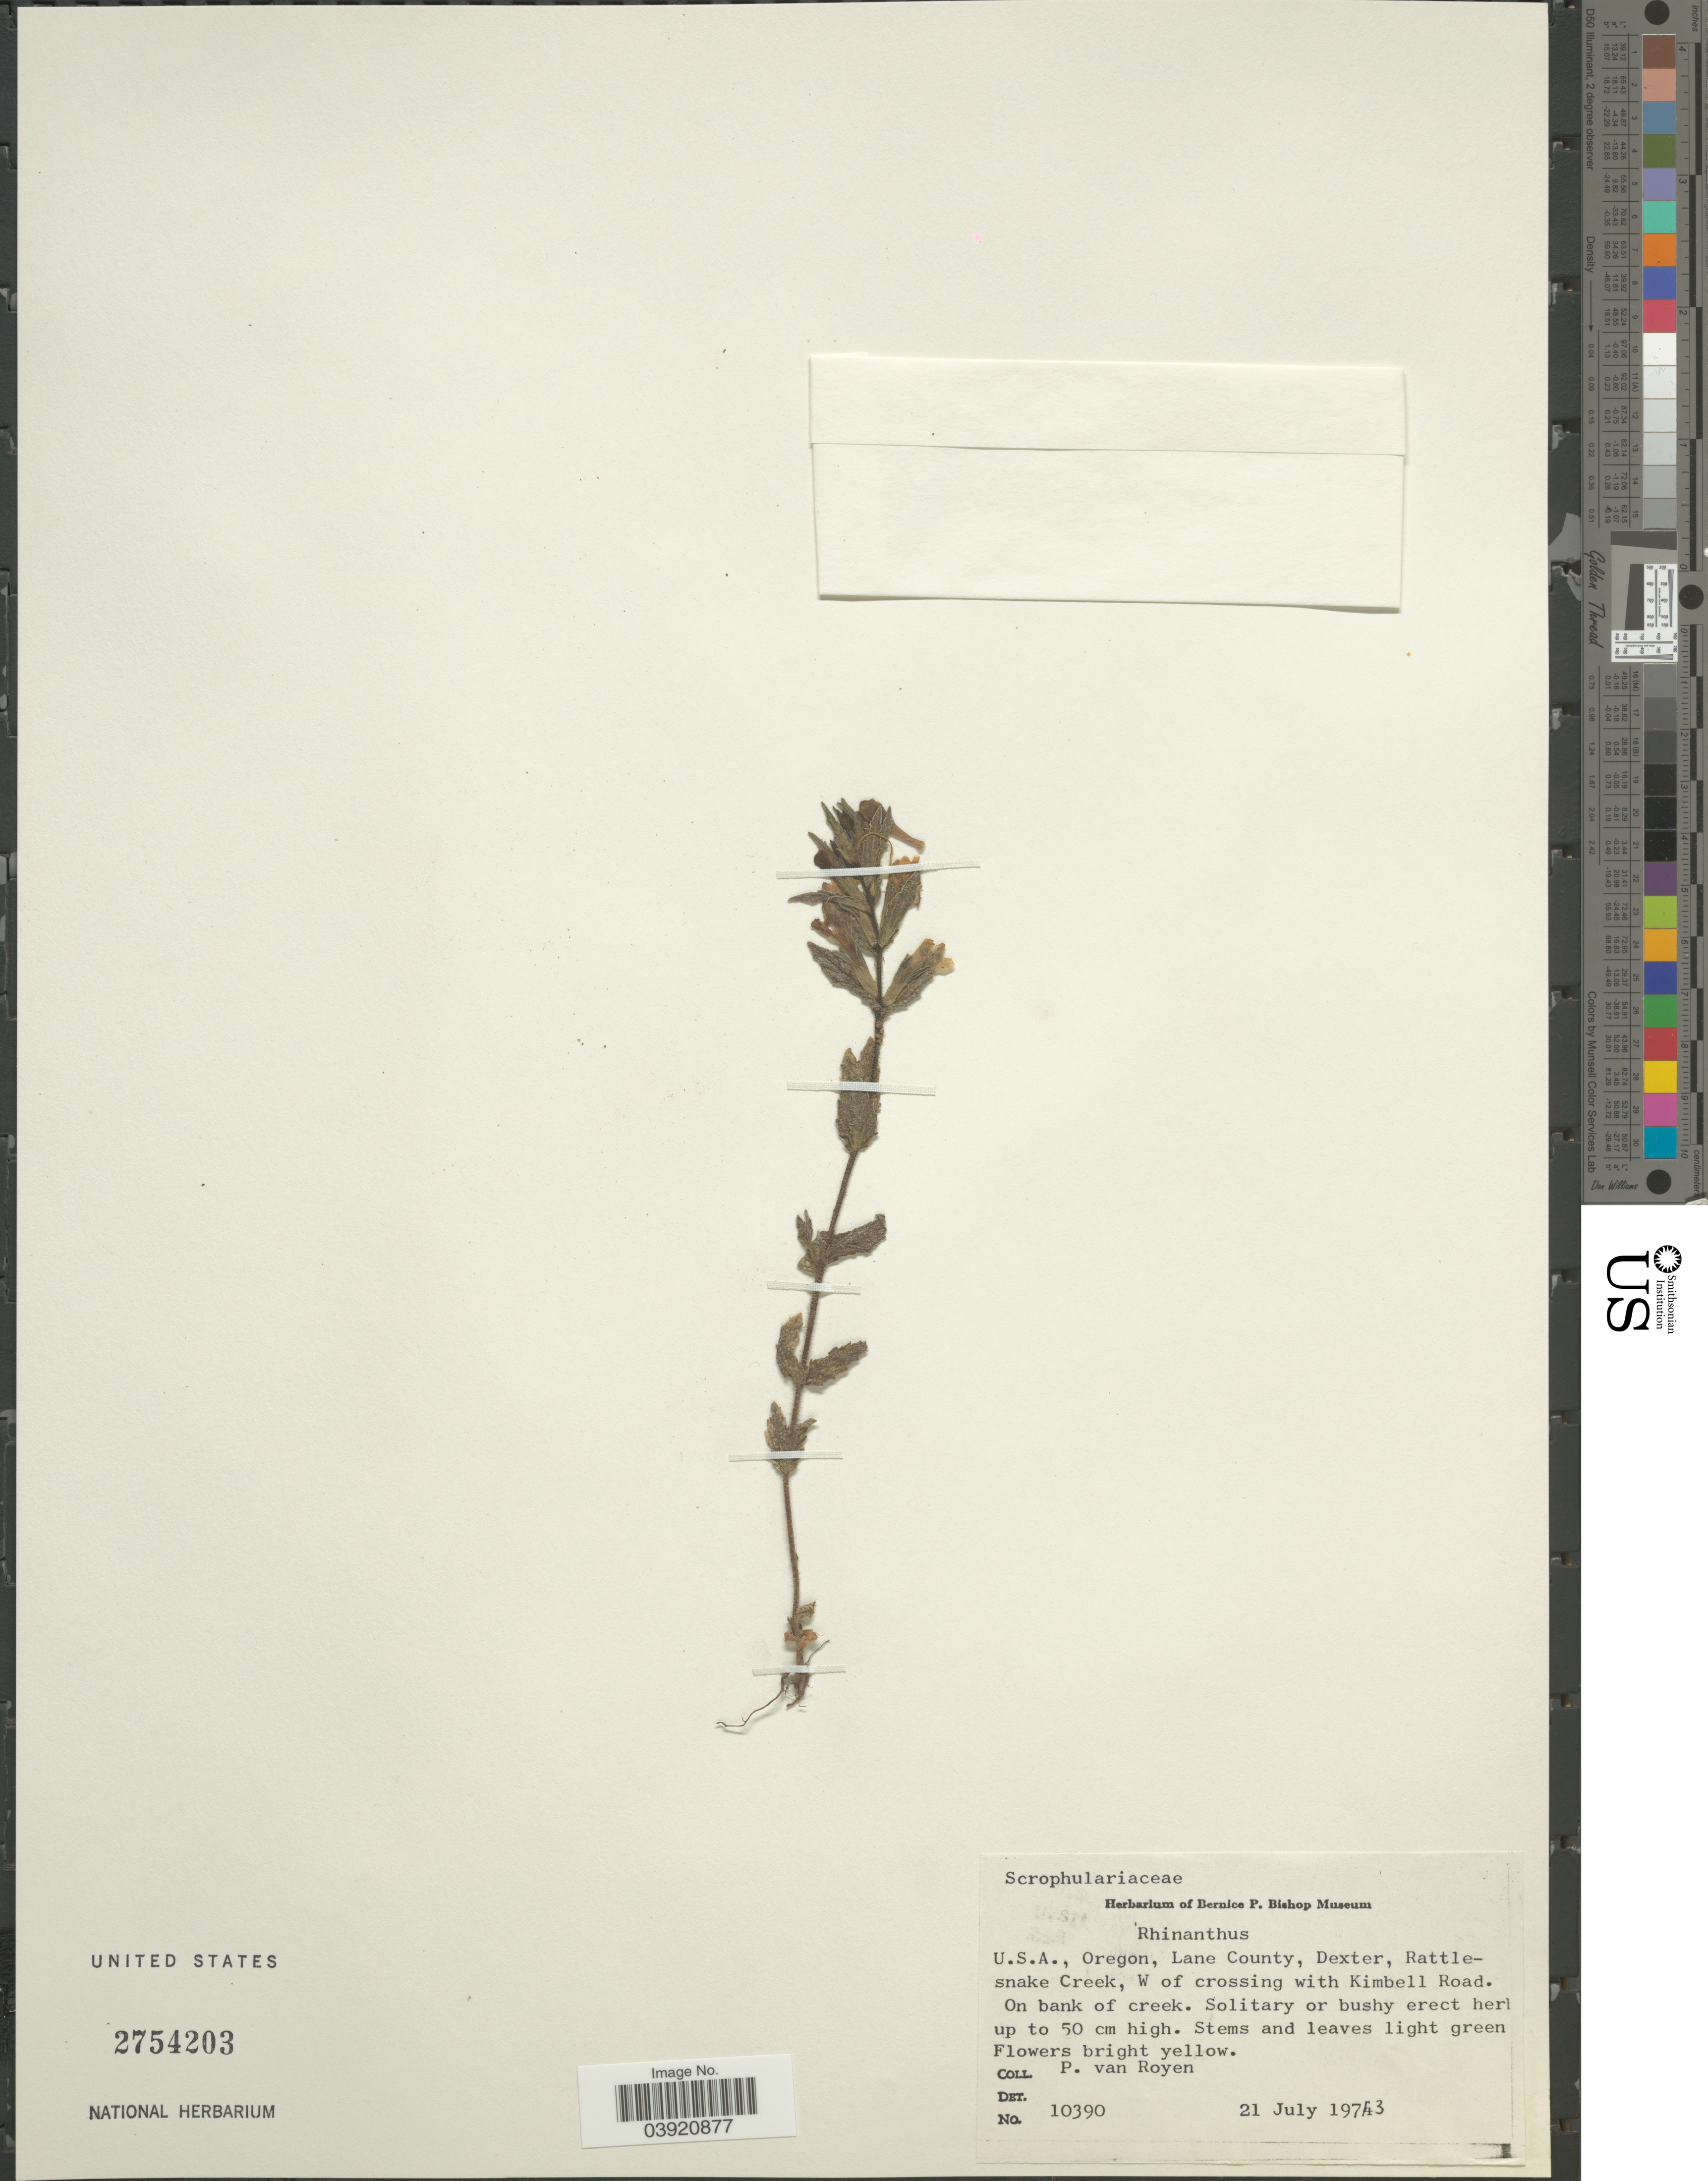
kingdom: Plantae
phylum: Tracheophyta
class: Magnoliopsida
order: Lamiales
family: Orobanchaceae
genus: Rhinanthus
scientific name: Rhinanthus sp.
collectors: P. van Royen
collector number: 10390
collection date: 1973-07-21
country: United States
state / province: Oregon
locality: Lane County, Dexter, Rattlesnake Creek, W of crossing with Kimbell Road. On bank of creek.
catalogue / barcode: US 2754203